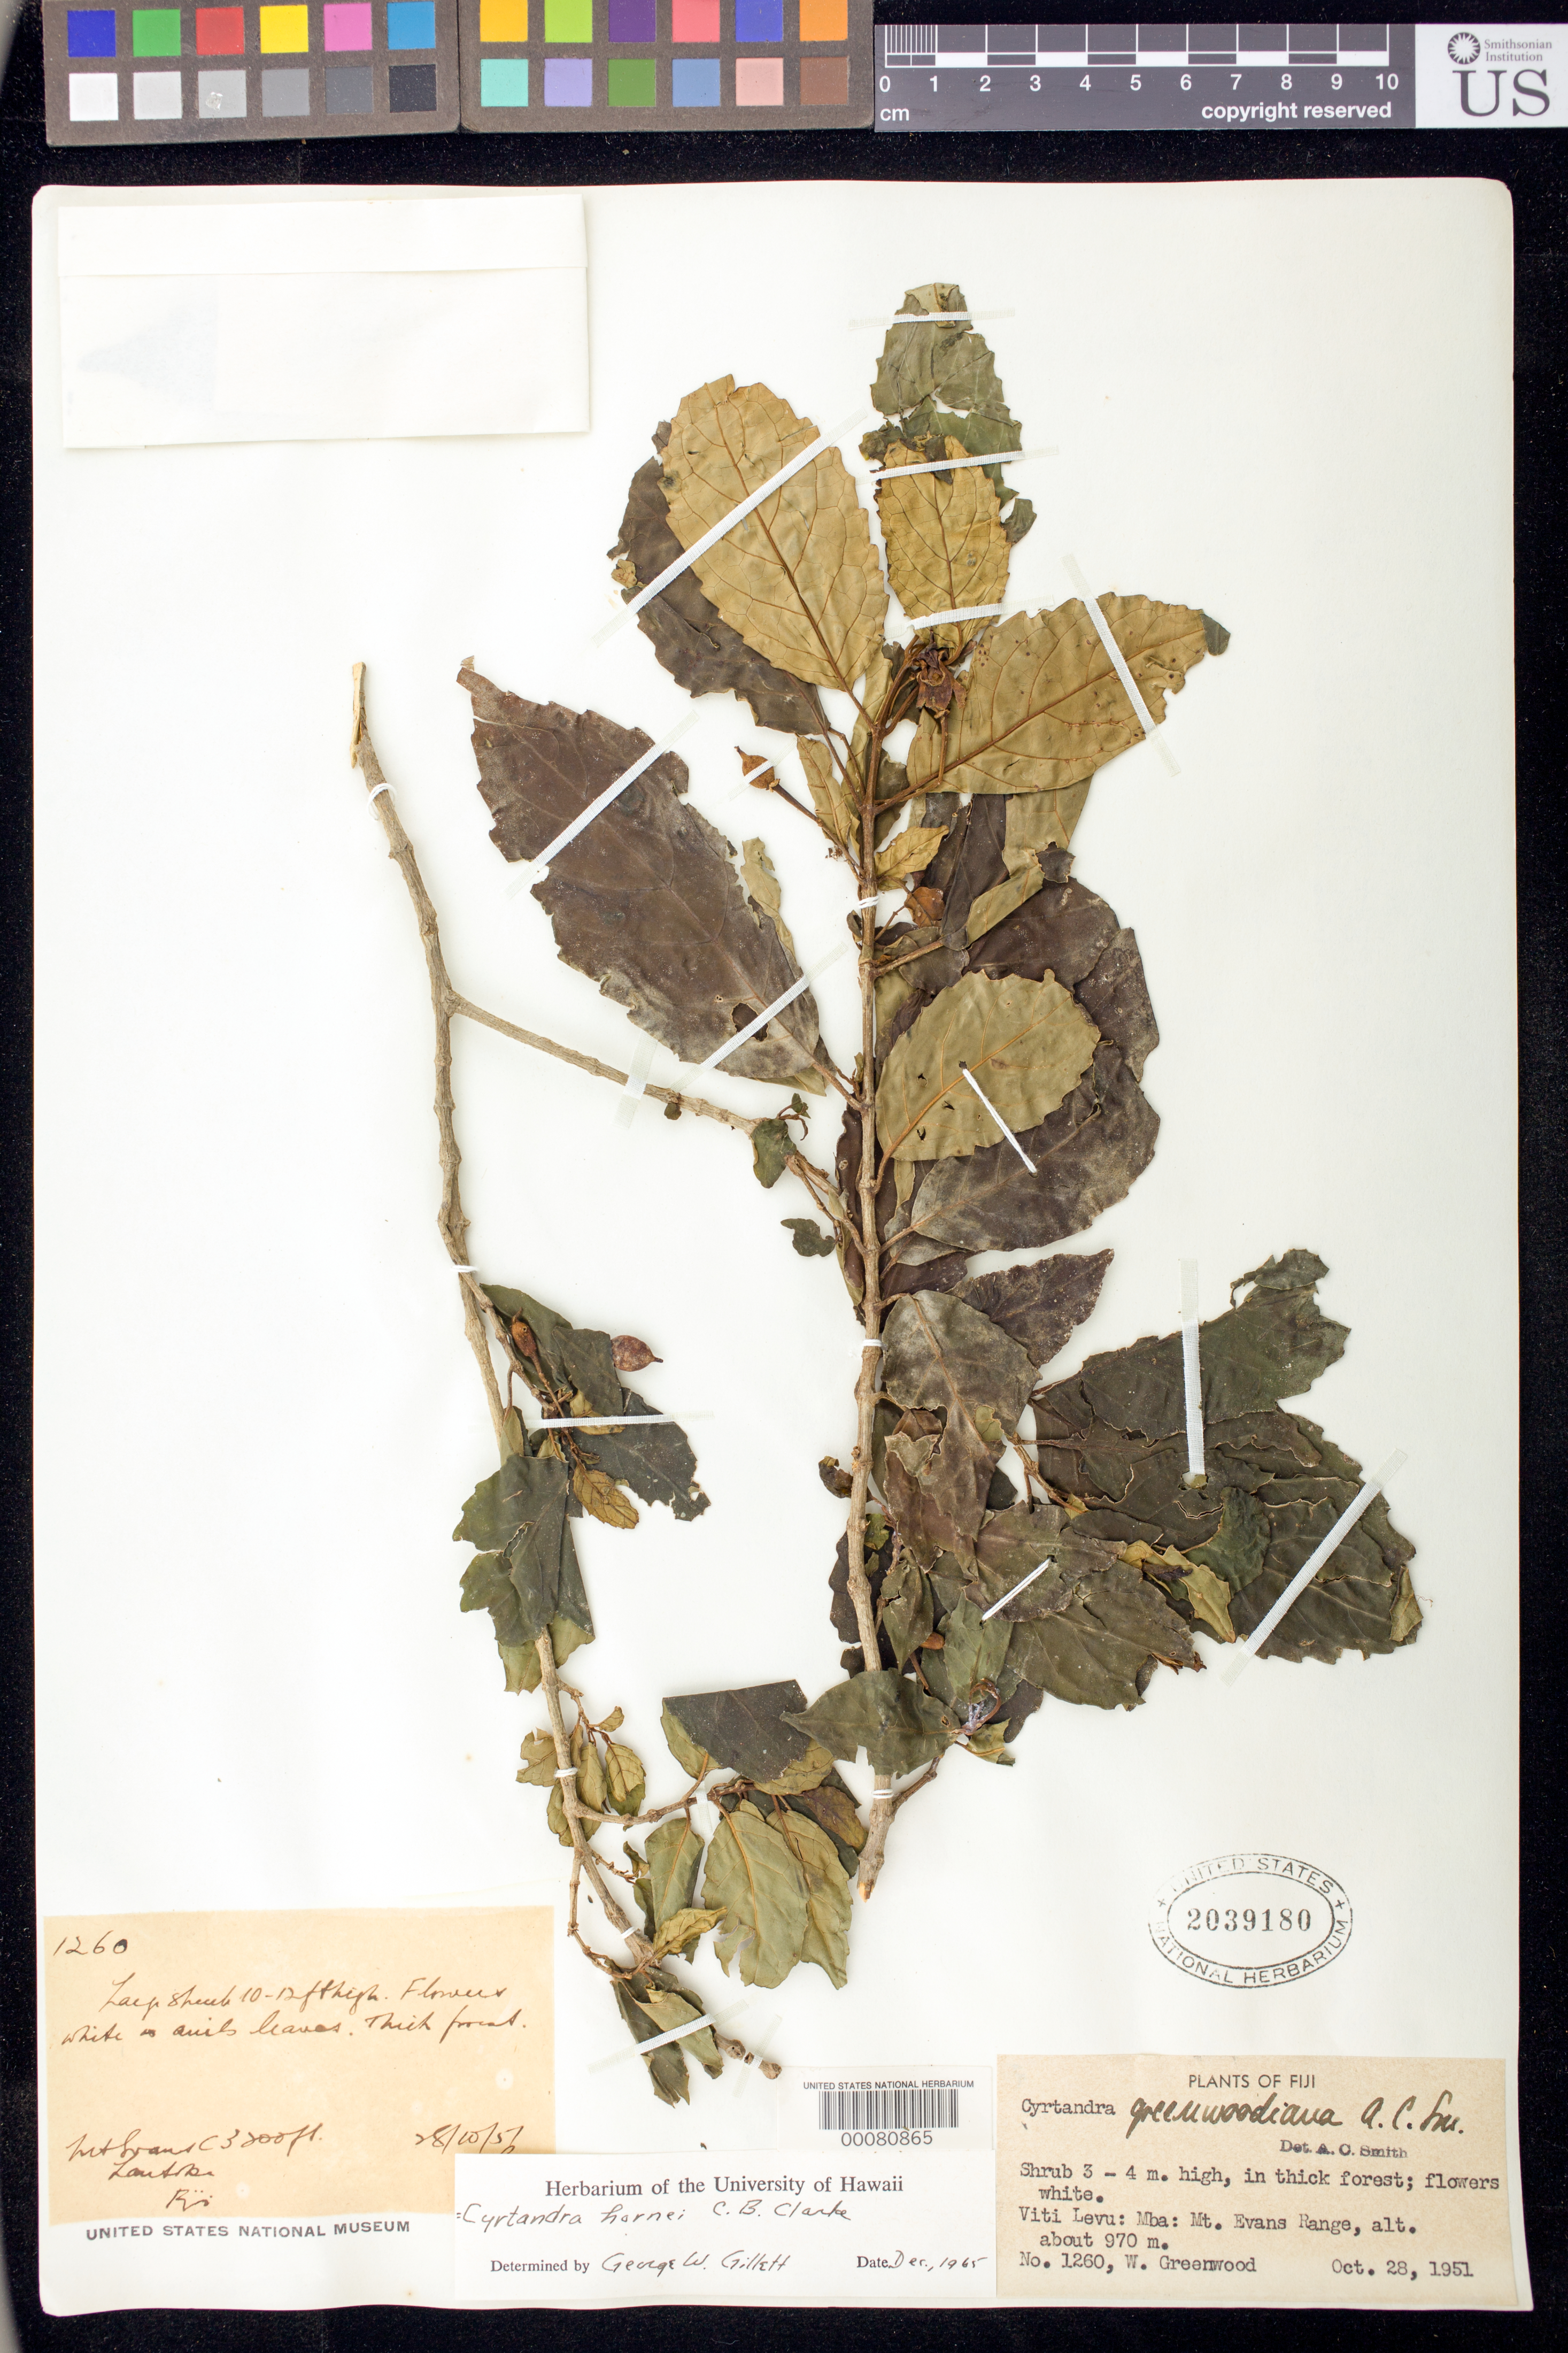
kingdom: Plantae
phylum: Tracheophyta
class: Magnoliopsida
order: Lamiales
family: Gesneriaceae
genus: Cyrtandra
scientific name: Cyrtandra hornei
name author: C.B. Clarke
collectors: W. Greenwood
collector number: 1260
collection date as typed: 28 Oct 1951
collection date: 1951-10-28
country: Fiji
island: Viti Levu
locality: Mba, mt evans range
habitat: Thick forest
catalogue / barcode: US 2039180